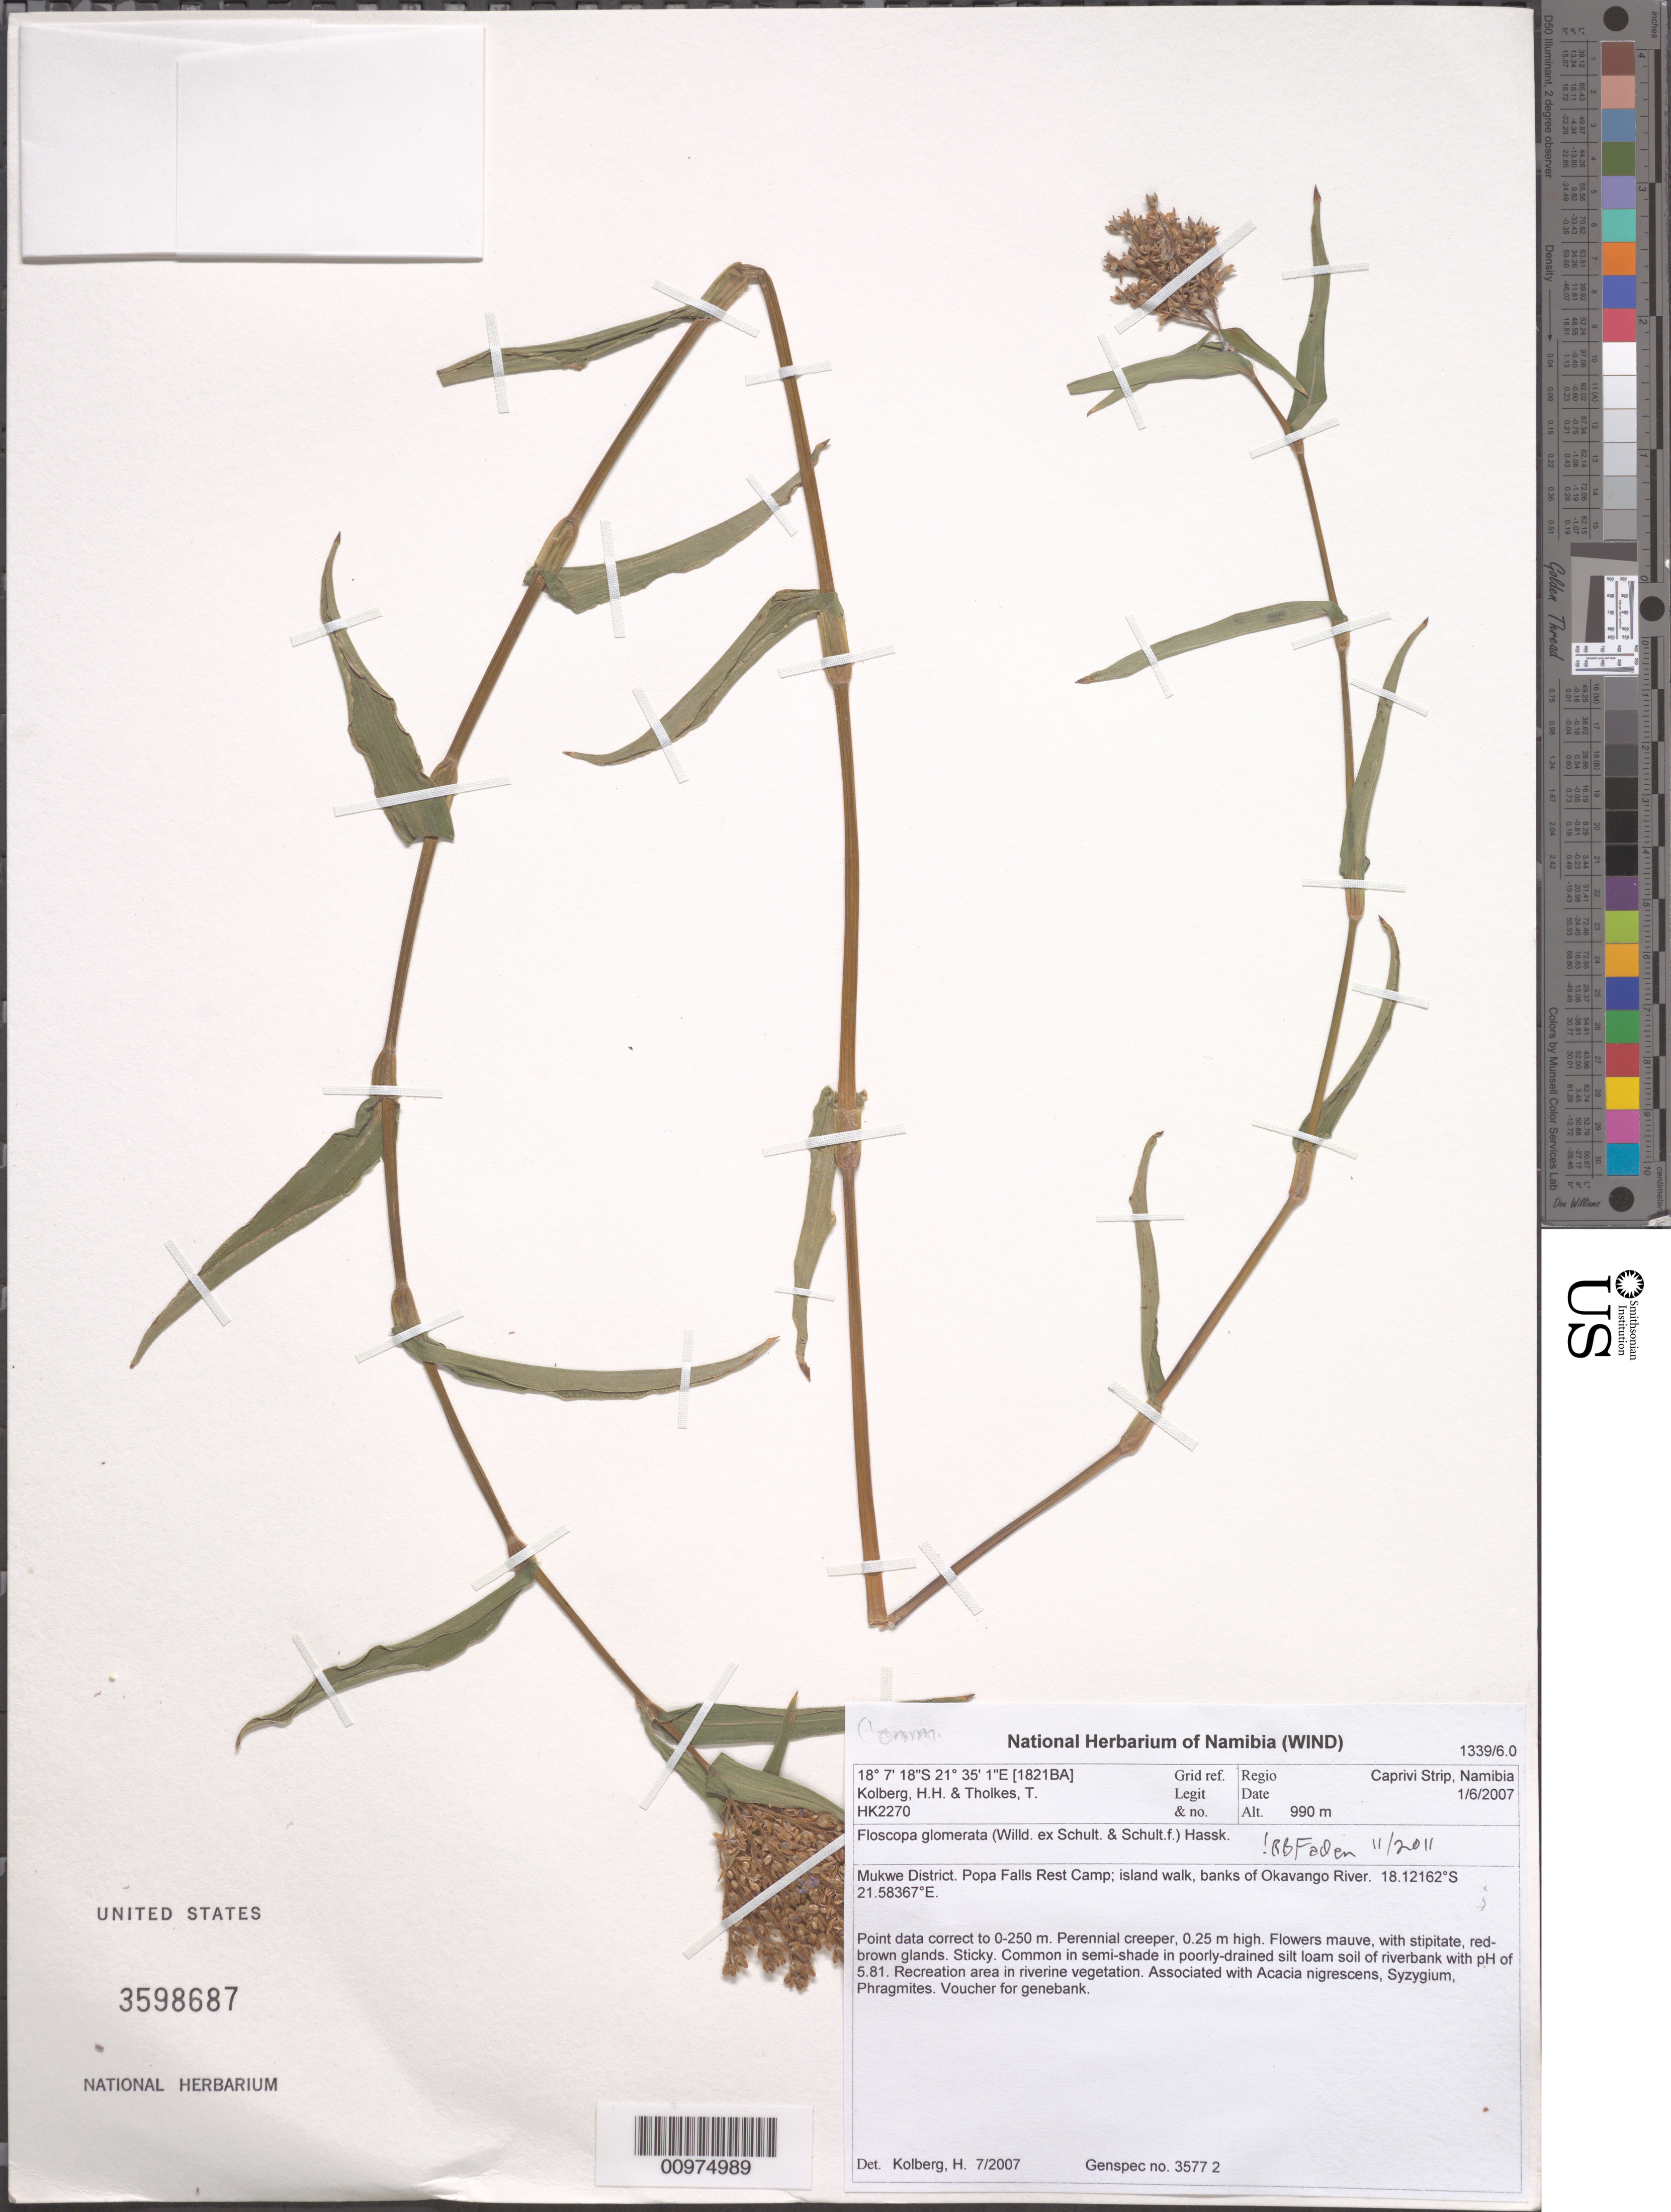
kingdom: Plantae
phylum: Tracheophyta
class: Liliopsida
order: Commelinales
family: Commelinaceae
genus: Floscopa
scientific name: Floscopa glomerata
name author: (Willd. ex Schult. & Schult. f.) Hassk.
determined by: Faden, Robert B., (US), Smithsonian Institution - National Museum of Natural History (UNITED STATES)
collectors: H. H. Kolberg & T. Tholkes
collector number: HK2270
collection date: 2007-06-01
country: Namibia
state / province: Caprivi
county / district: Mukwe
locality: Popa Falls Rest Camp; island walk, banks of Okavango River.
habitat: Common in semi-shade in poorly-drained silt loam soil of riverbank with pH of 5.81. Recreation area in riverine vegetation.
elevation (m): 900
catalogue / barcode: US 3598687